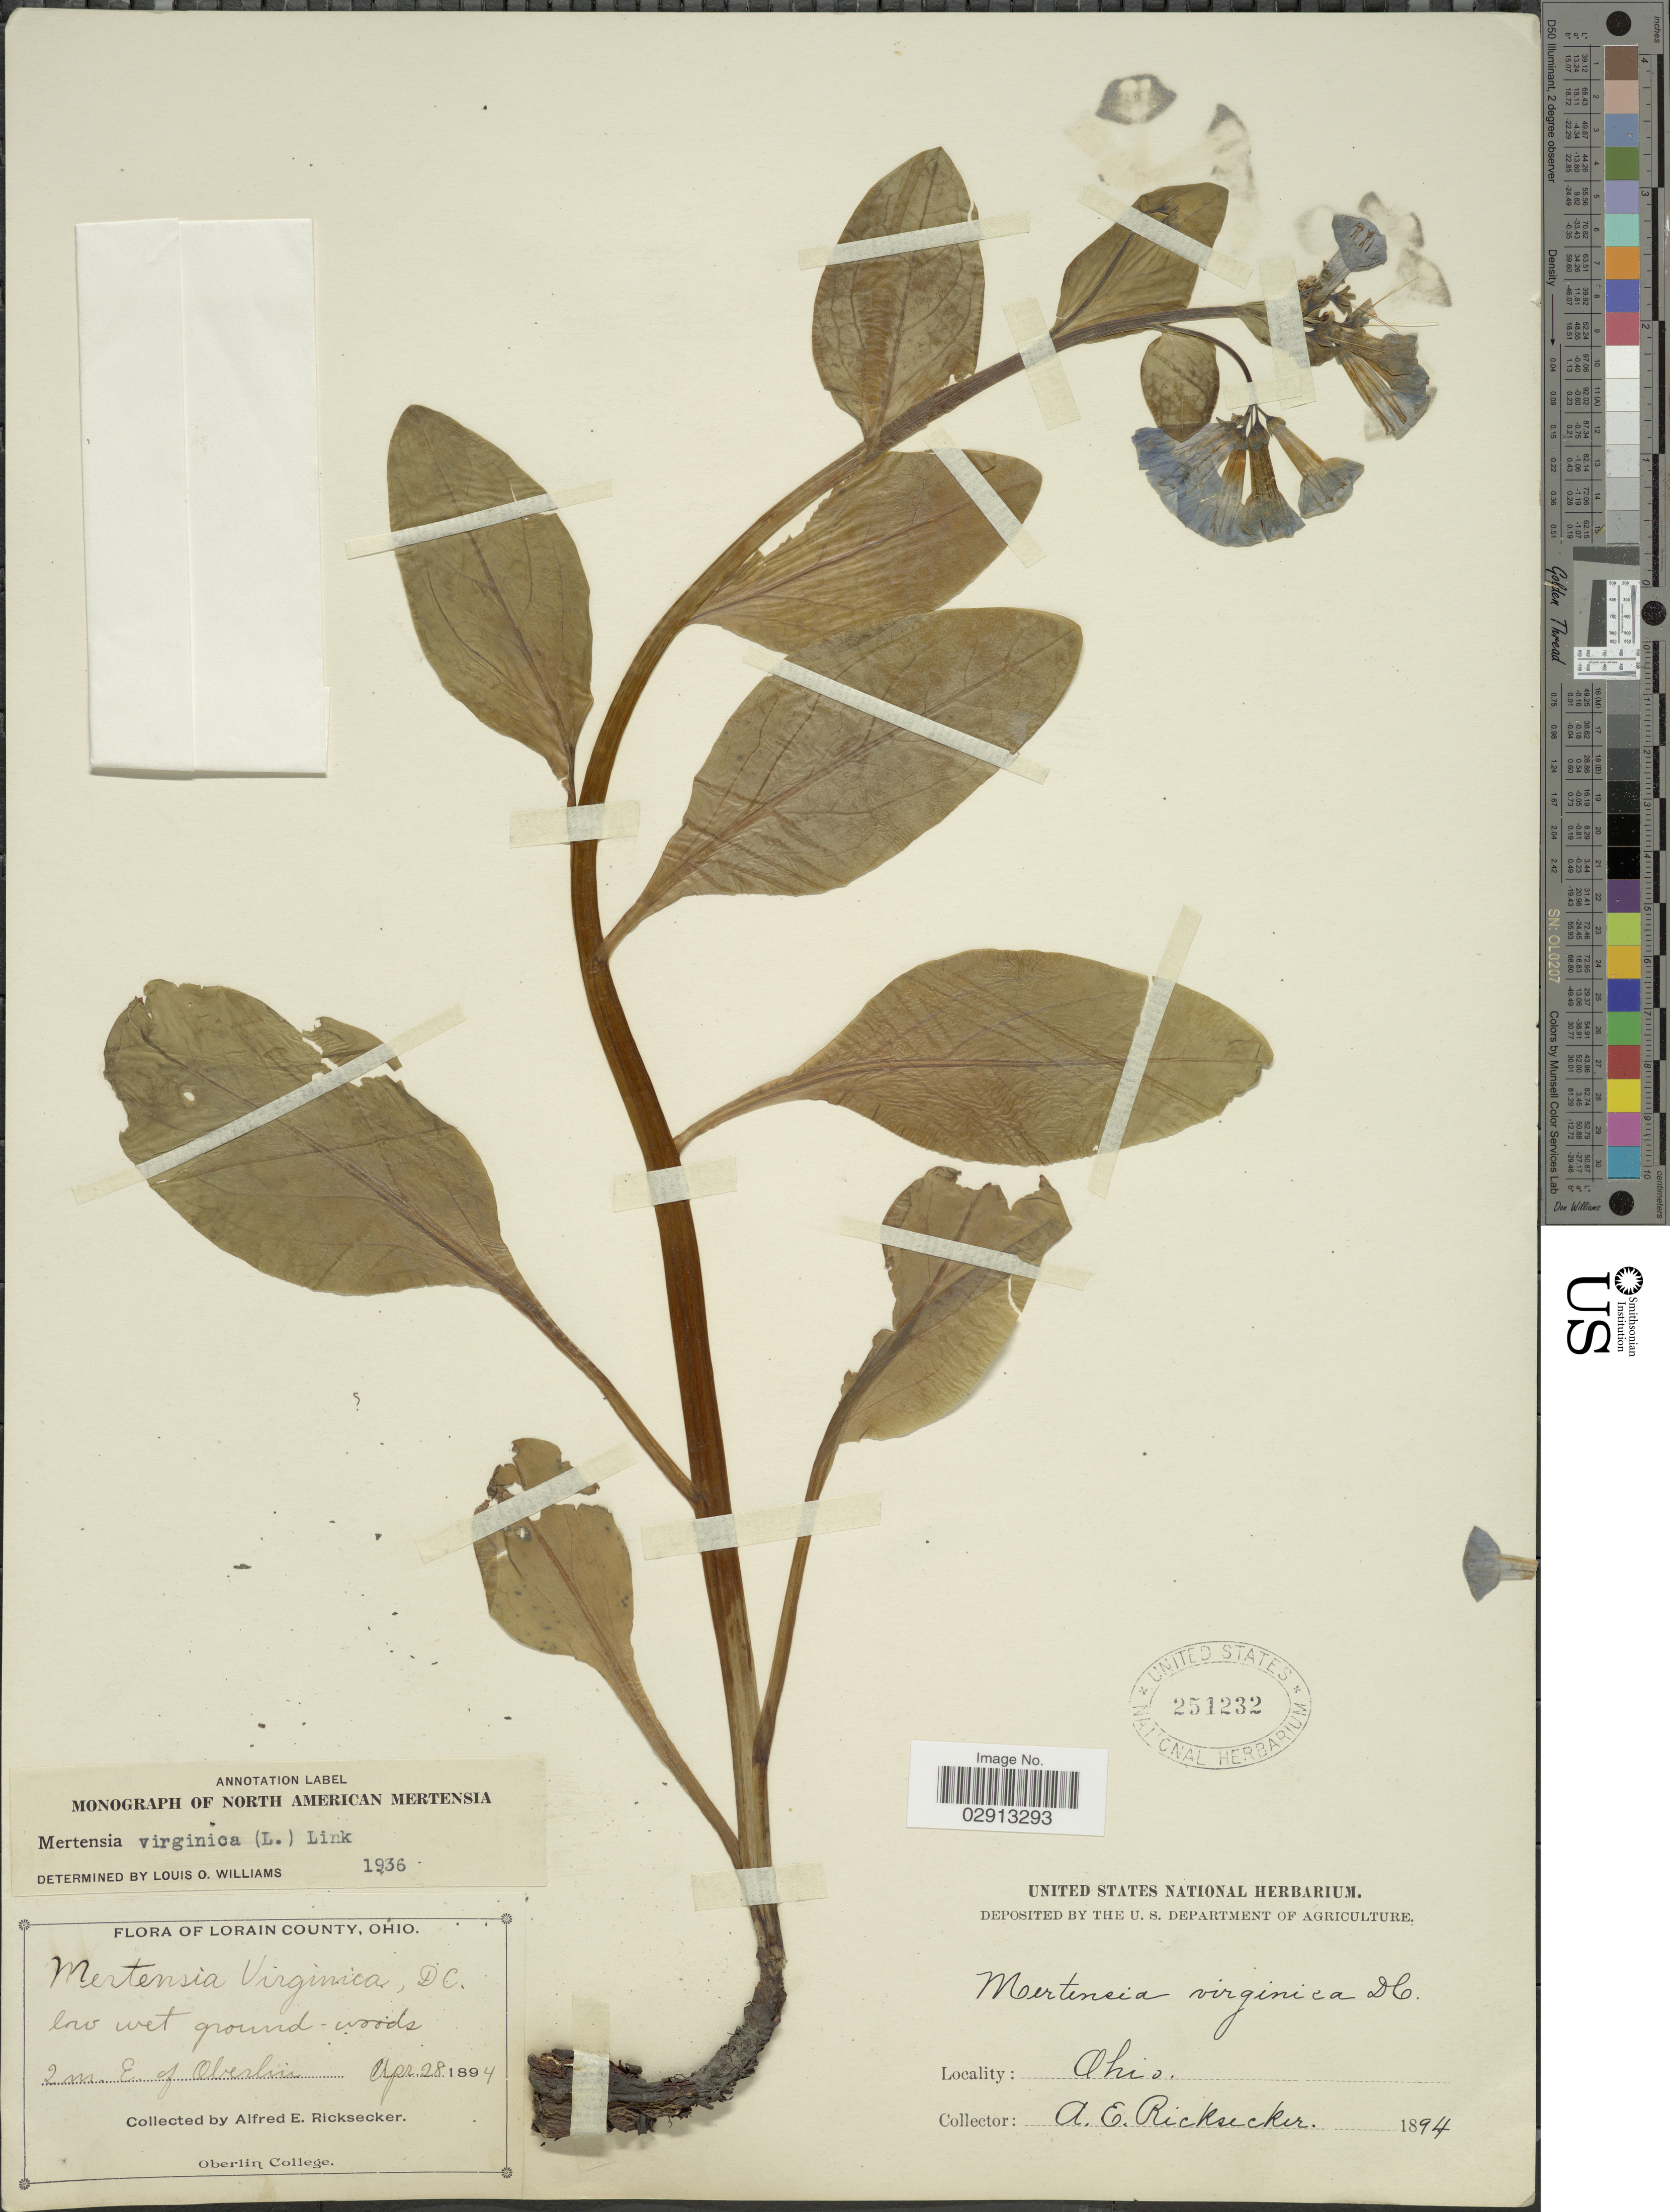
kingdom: Plantae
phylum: Tracheophyta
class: Magnoliopsida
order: Boraginales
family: Boraginaceae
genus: Mertensia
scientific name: Mertensia virginica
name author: (L.) Pers. ex Link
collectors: A. E. Ricksecker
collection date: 1894-04-28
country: United States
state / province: Ohio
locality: Lorain County. 2 m. e. of Oberlin.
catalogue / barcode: US 251232